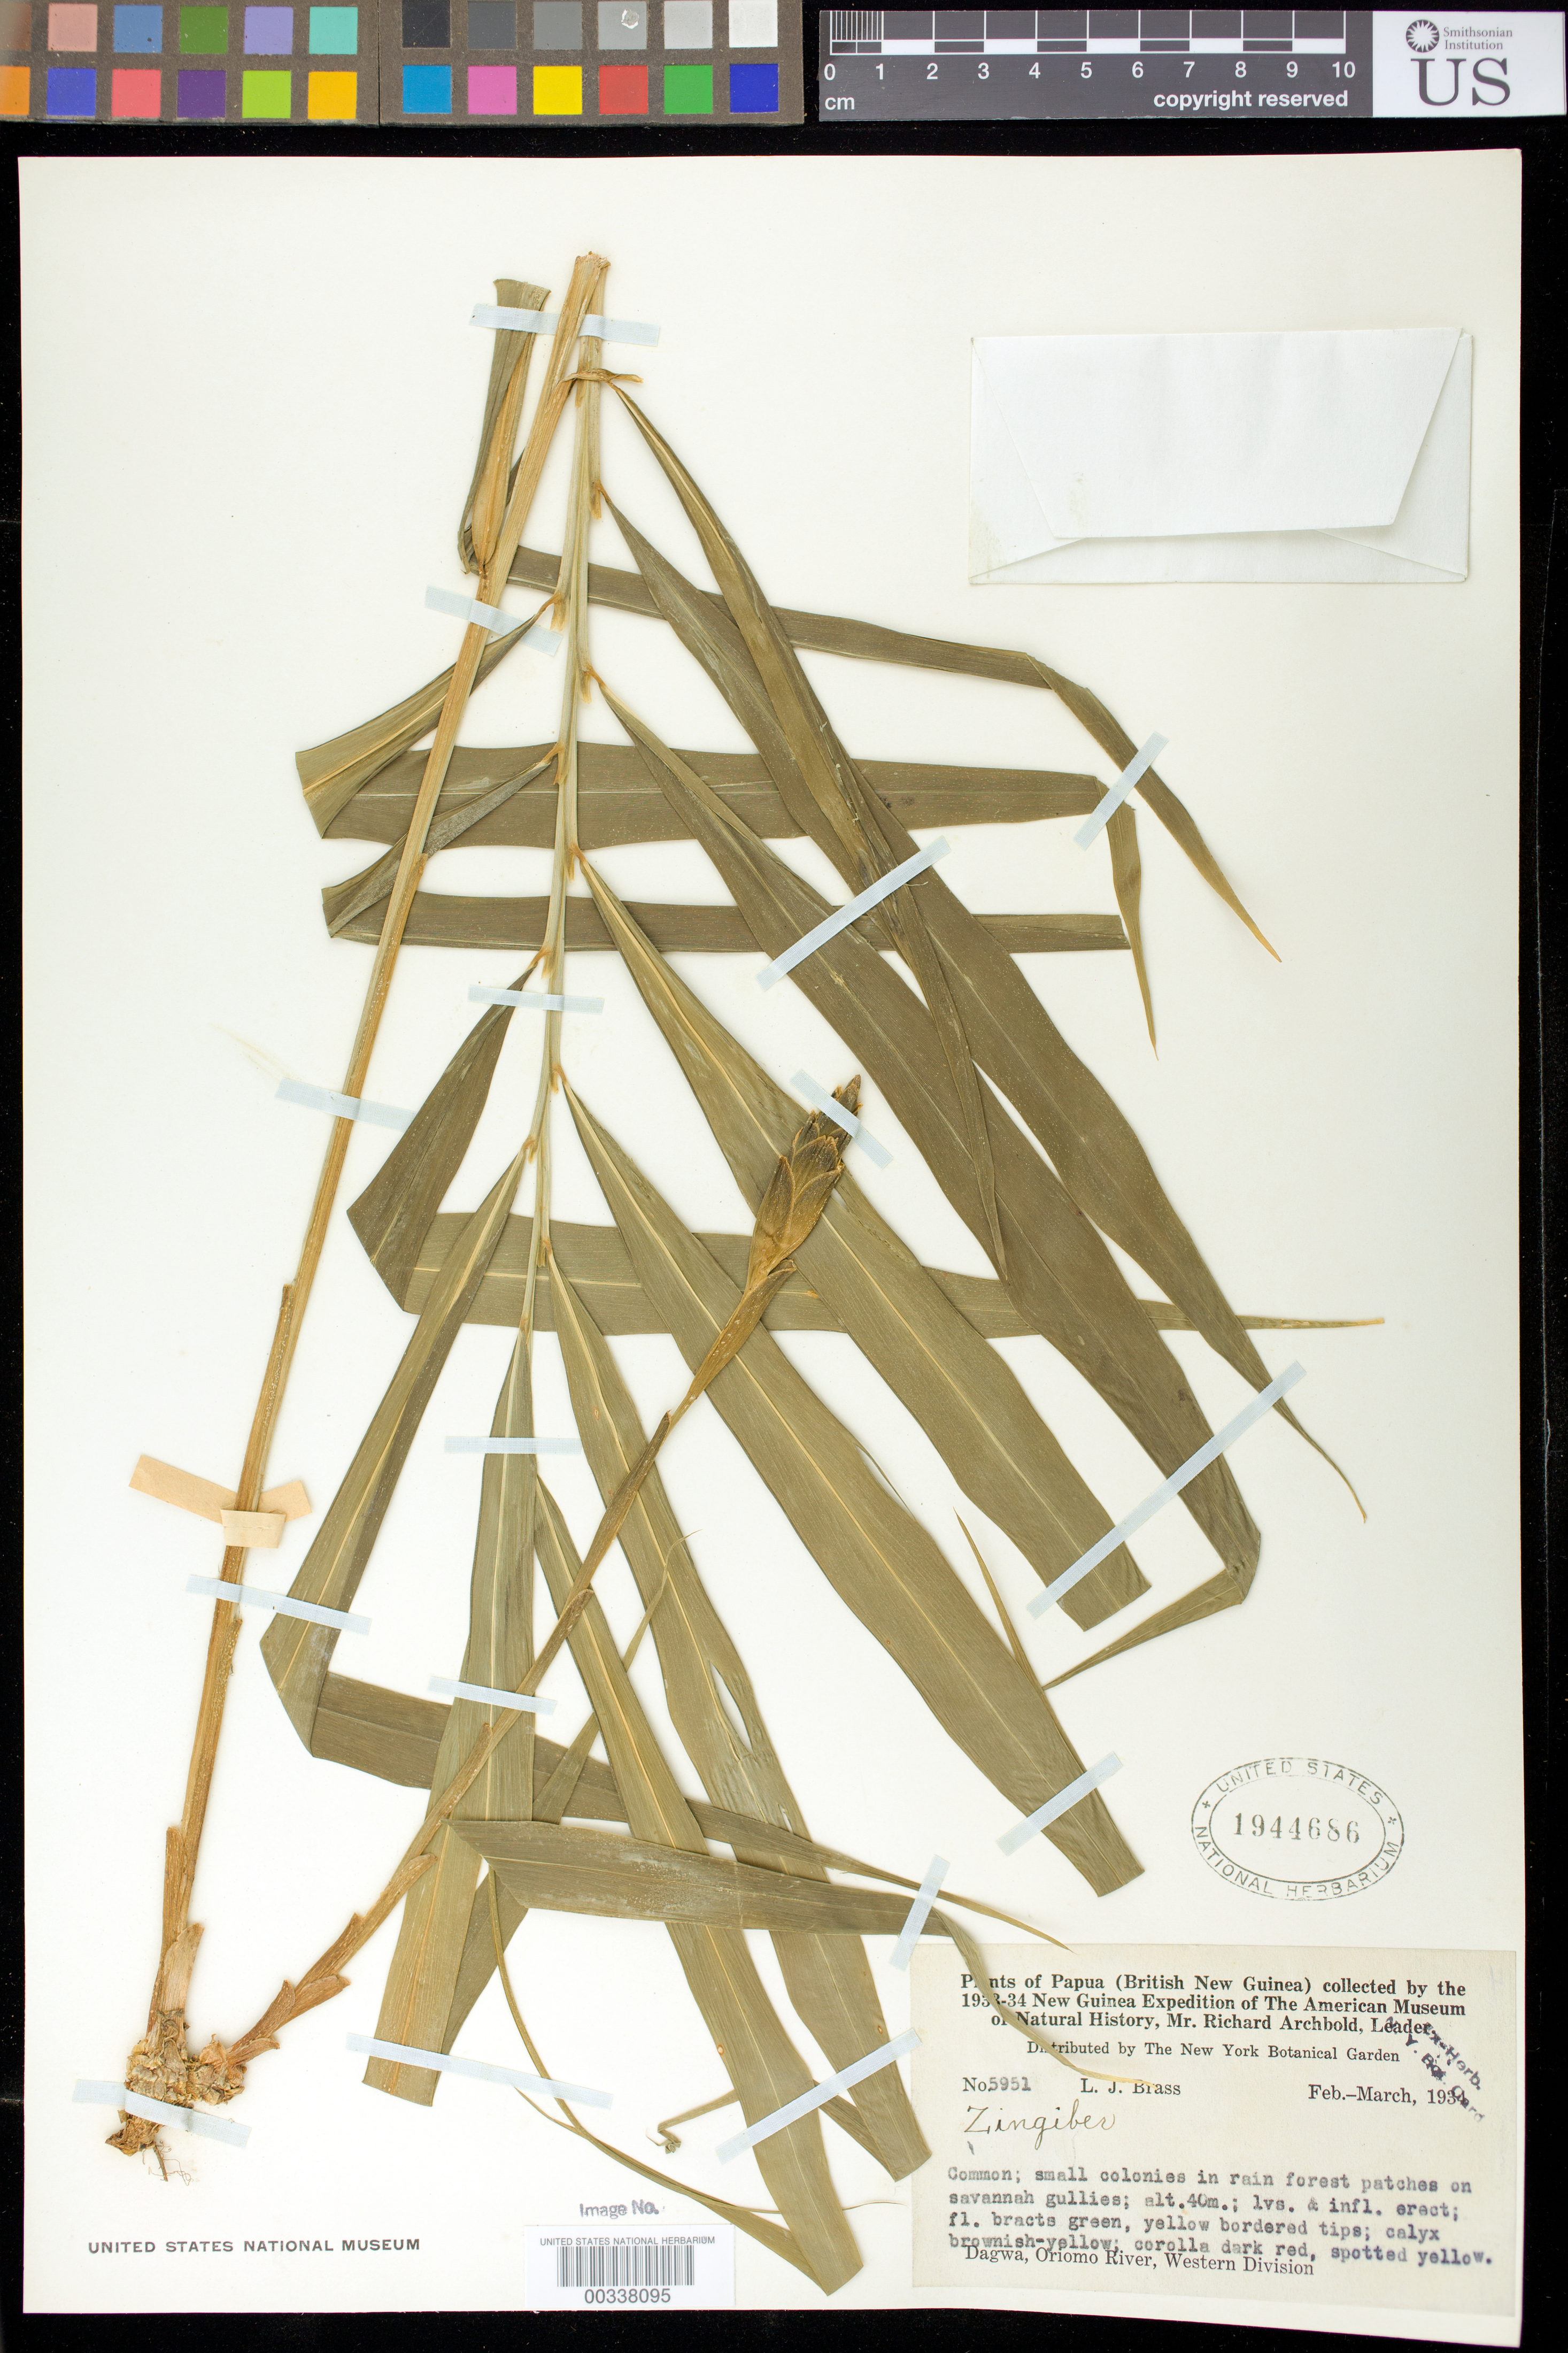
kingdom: Plantae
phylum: Tracheophyta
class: Liliopsida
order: Zingiberales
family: Zingiberaceae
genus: Zingiber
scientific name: Zingiber sp.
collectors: L. J. Brass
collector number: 5951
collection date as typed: Feb 1934 to -- Mar 1934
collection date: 1934-02/1934-03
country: Papua New Guinea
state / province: Western Highlands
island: New Guinea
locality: Dagwa, oriomo river, western division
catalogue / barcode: US 1944686